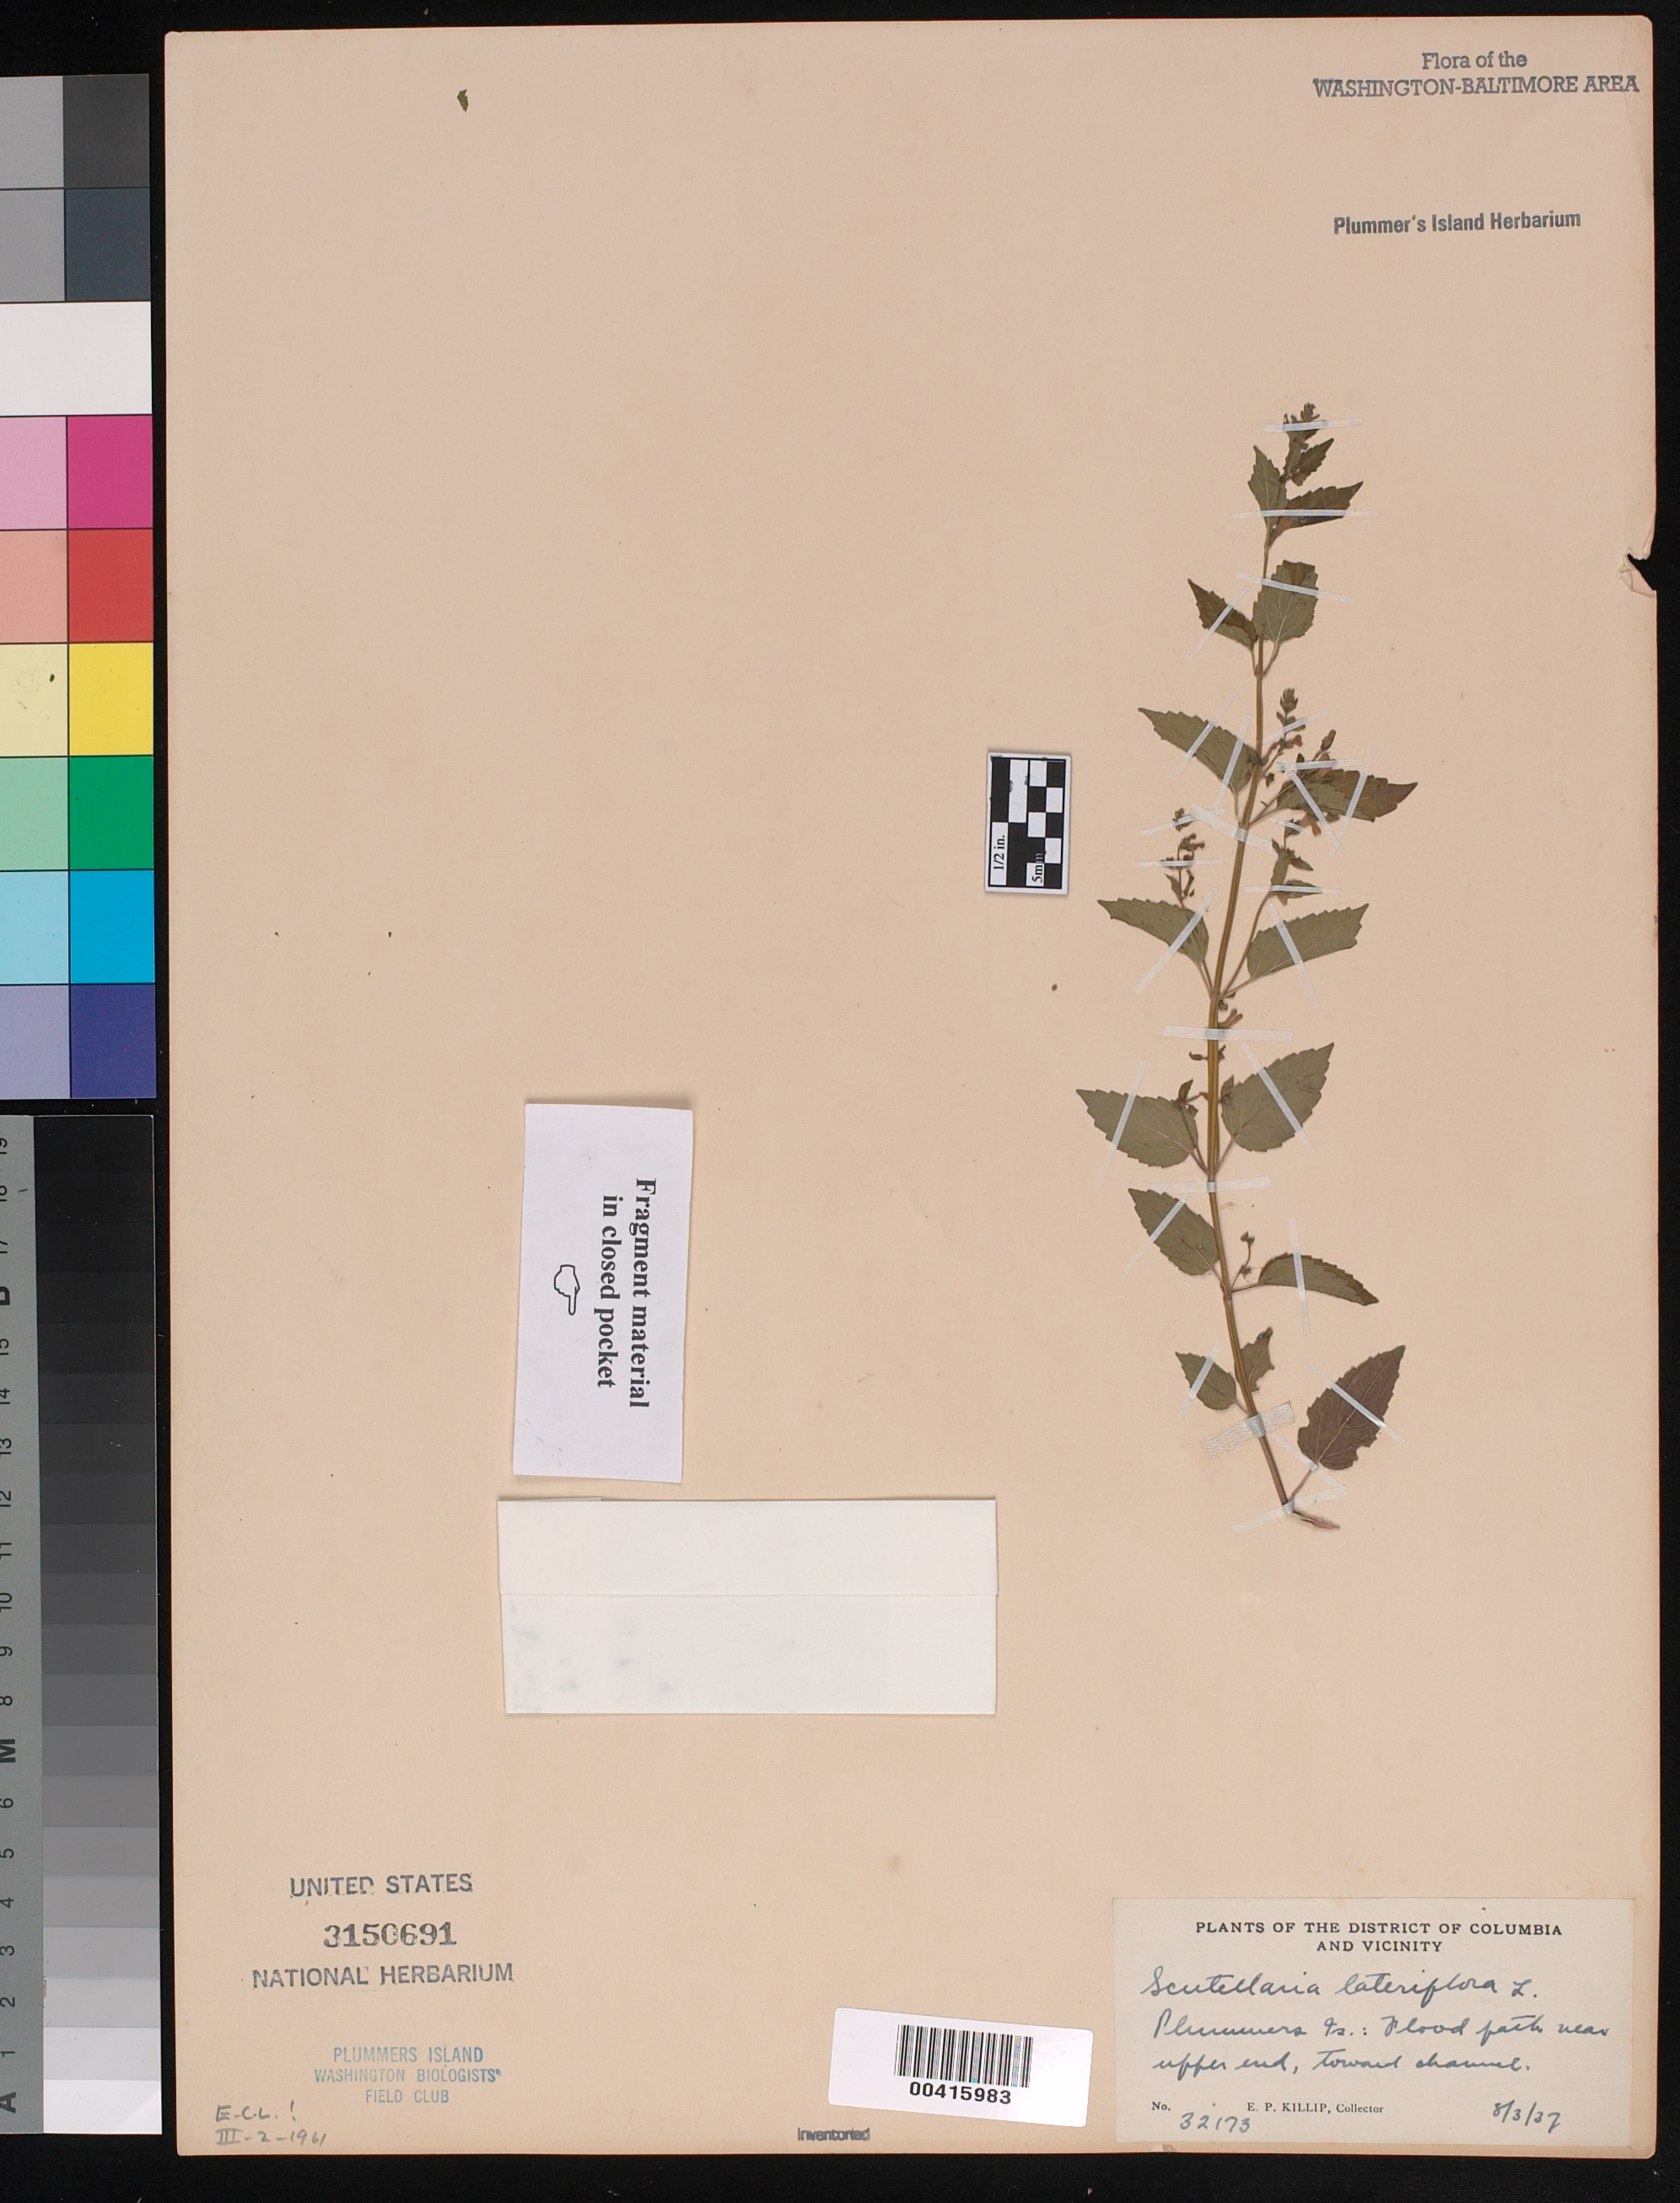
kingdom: Plantae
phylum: Tracheophyta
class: Magnoliopsida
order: Lamiales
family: Lamiaceae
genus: Scutellaria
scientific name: Scutellaria lateriflora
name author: L.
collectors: E. P. Killip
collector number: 32173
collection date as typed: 03 Aug 1937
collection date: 1937-08-03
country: United States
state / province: Maryland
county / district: Montgomery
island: Plummers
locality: Plummer's Island; flood path near upper end toward channel C. & O. Canal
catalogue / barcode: US 3150691